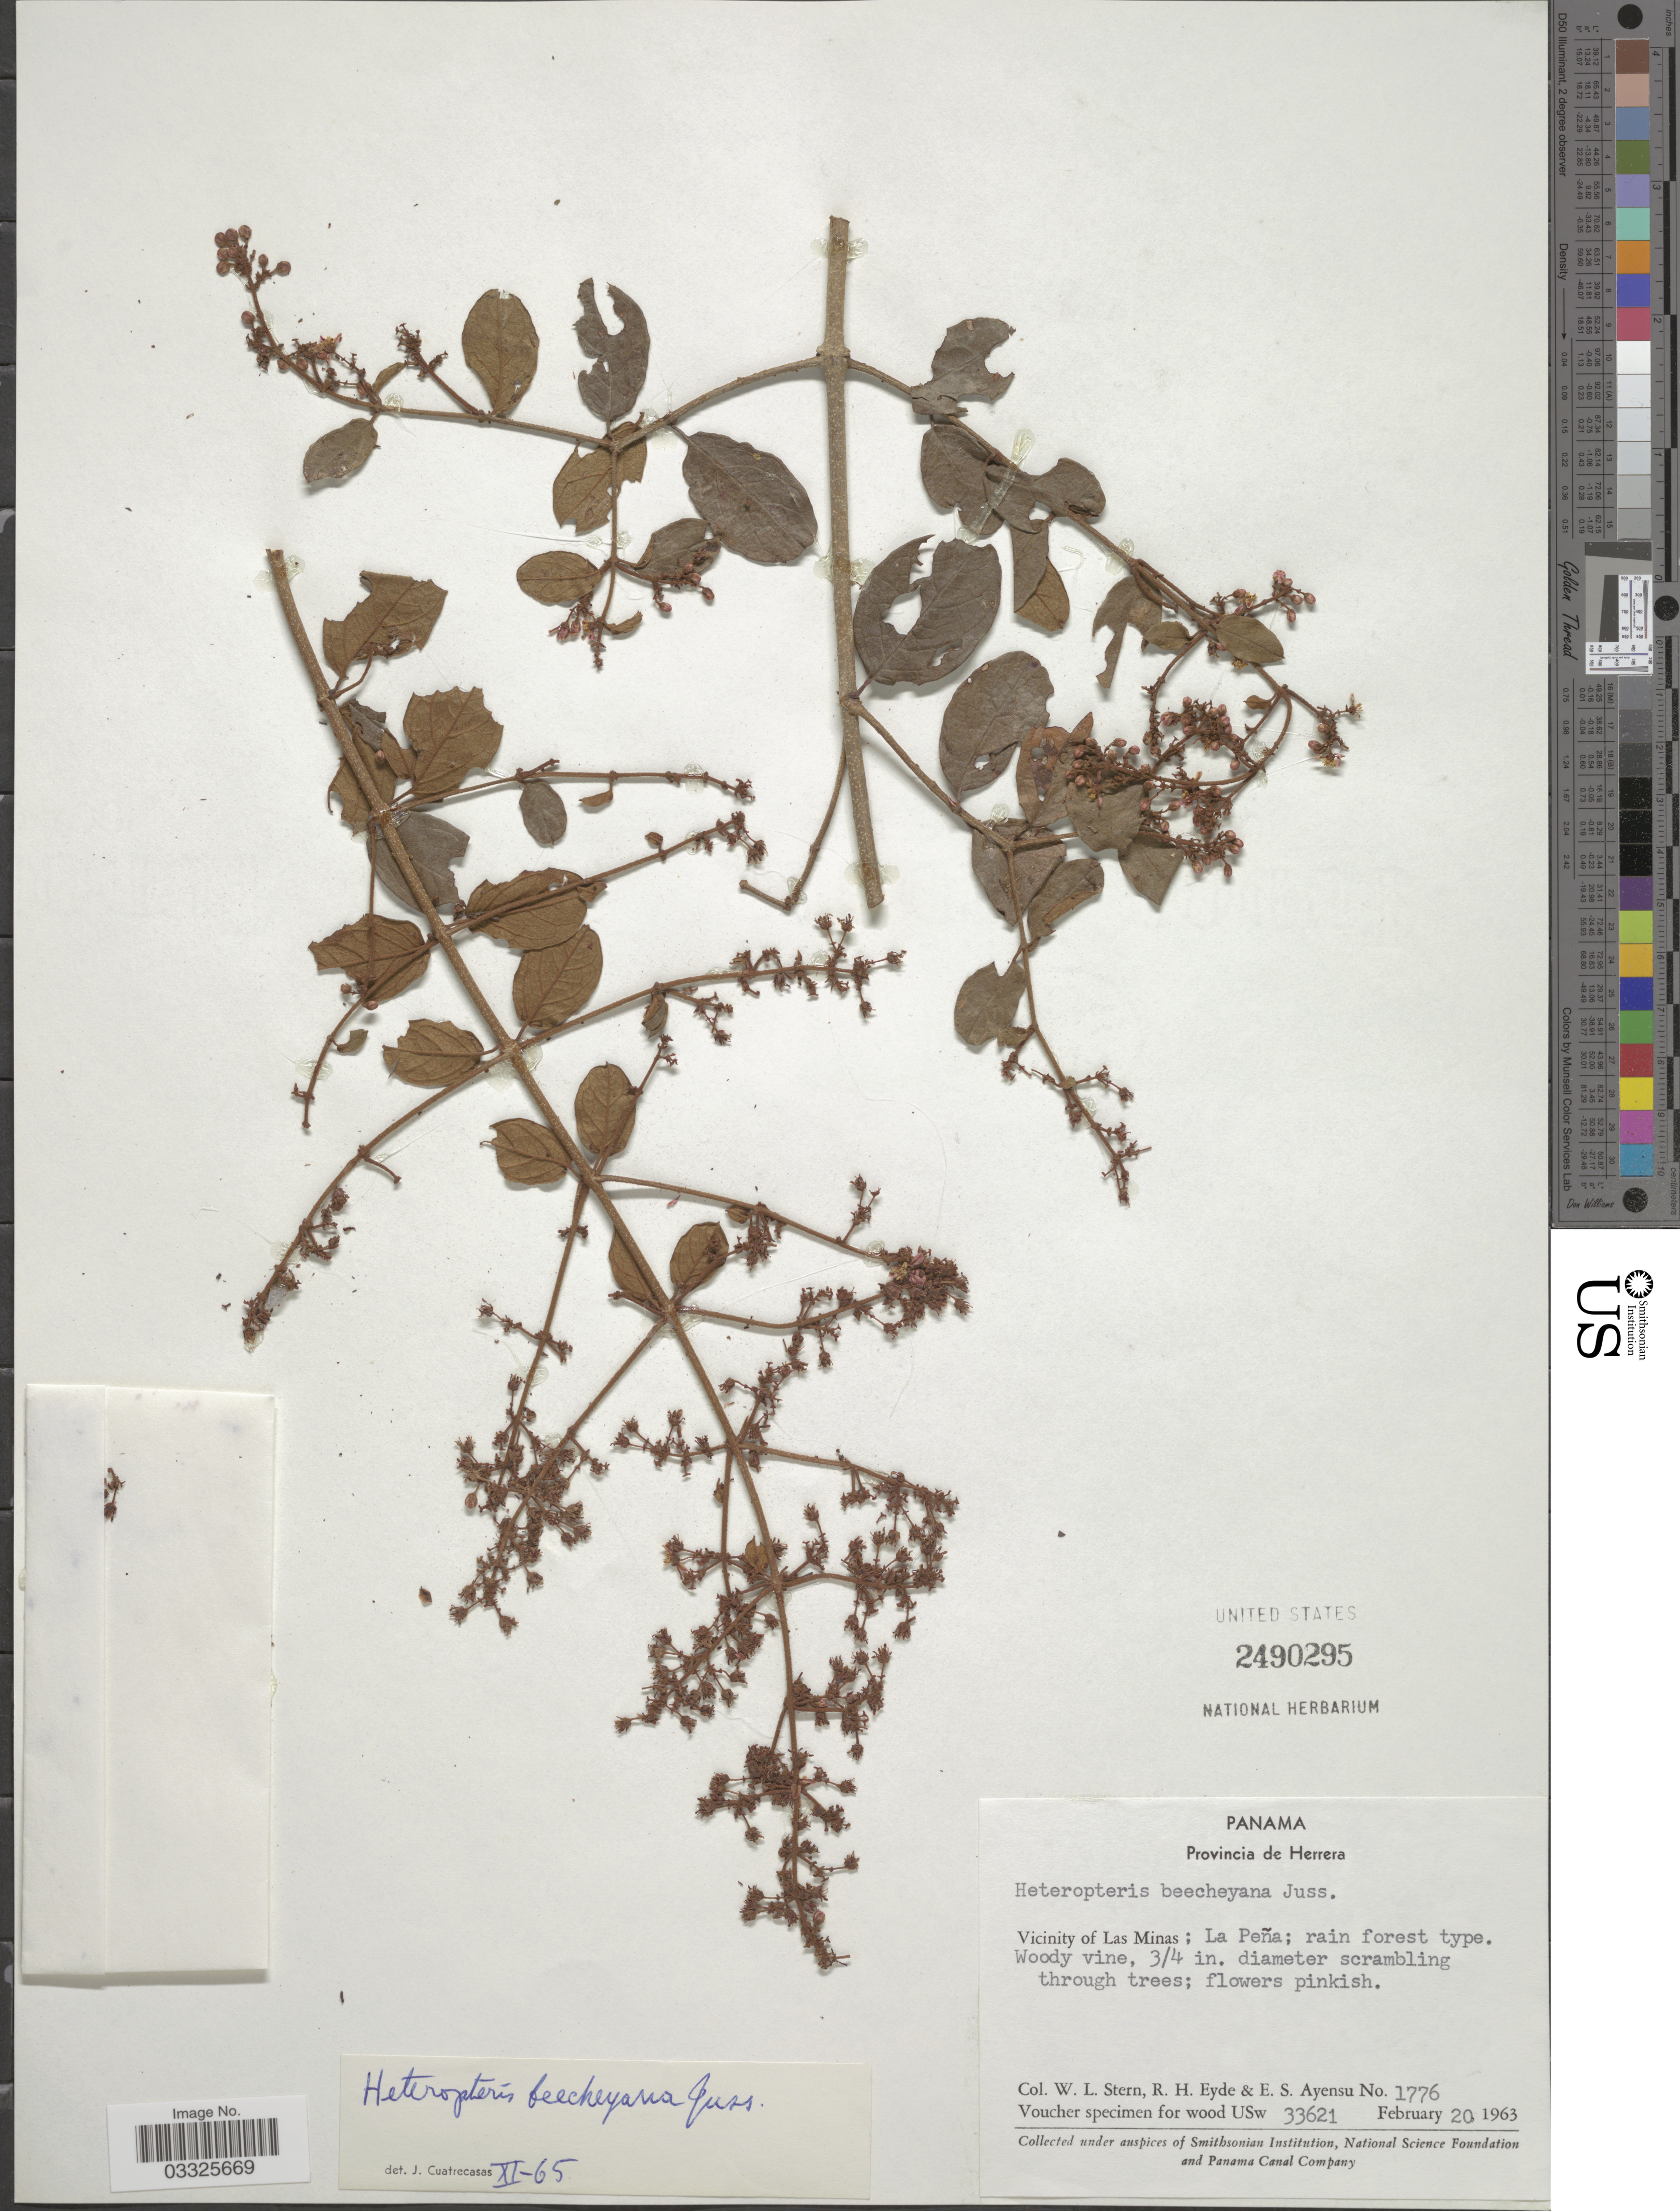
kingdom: Plantae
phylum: Tracheophyta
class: Magnoliopsida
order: Malpighiales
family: Malpighiaceae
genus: Heteropterys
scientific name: Heteropterys brachiata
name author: (L.) DC.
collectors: W. L. Stern, R. H. Eyde & E. S. Ayensu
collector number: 1776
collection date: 1963-02-20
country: Panama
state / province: Herrera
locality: Vicinity of Las Minas; La Peña.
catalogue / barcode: US 2490295